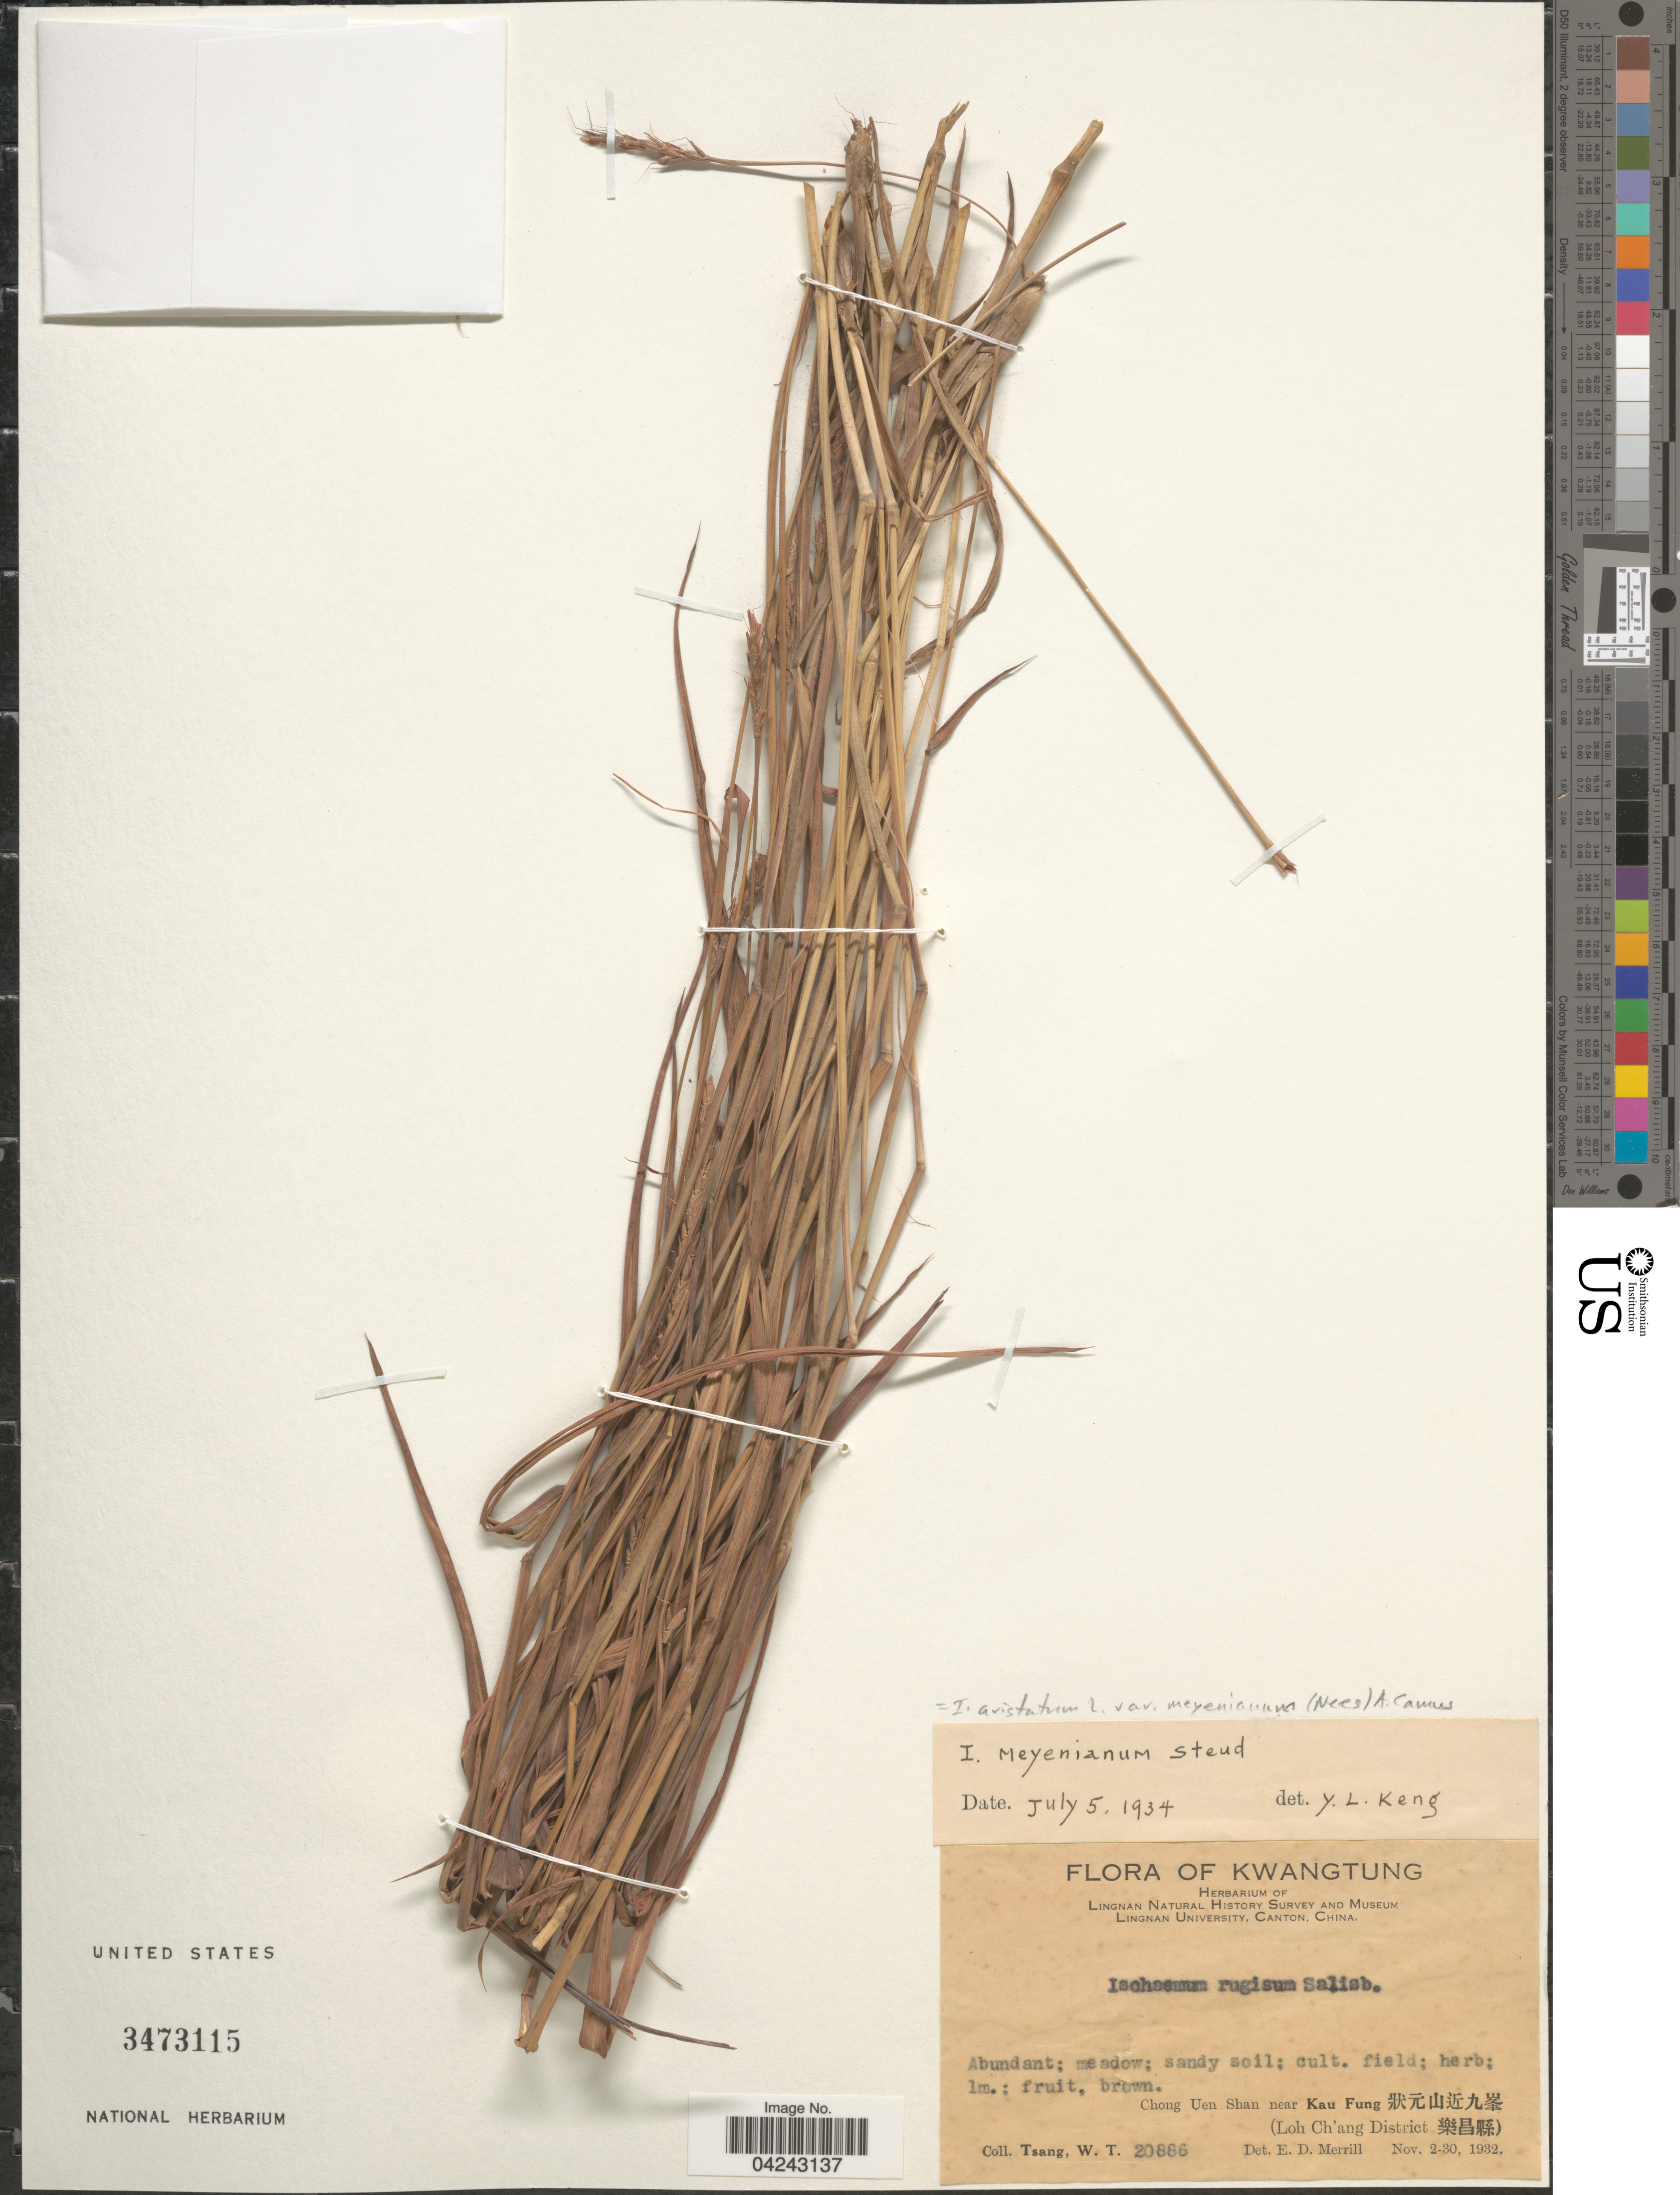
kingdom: Plantae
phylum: Tracheophyta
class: Liliopsida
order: Poales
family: Poaceae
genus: Ischaemum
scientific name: Ischaemum aristatum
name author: L.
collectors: W. T. Tsang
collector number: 20886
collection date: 1932-11-02/1932-11-30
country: China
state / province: Guangdong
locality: Lingnan Natural History Survey And Museum Lingnan University. Kwangtung. Chong Uen Shan near Kau Fung X. (Loh Ch'ang District X).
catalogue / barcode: US 3473115